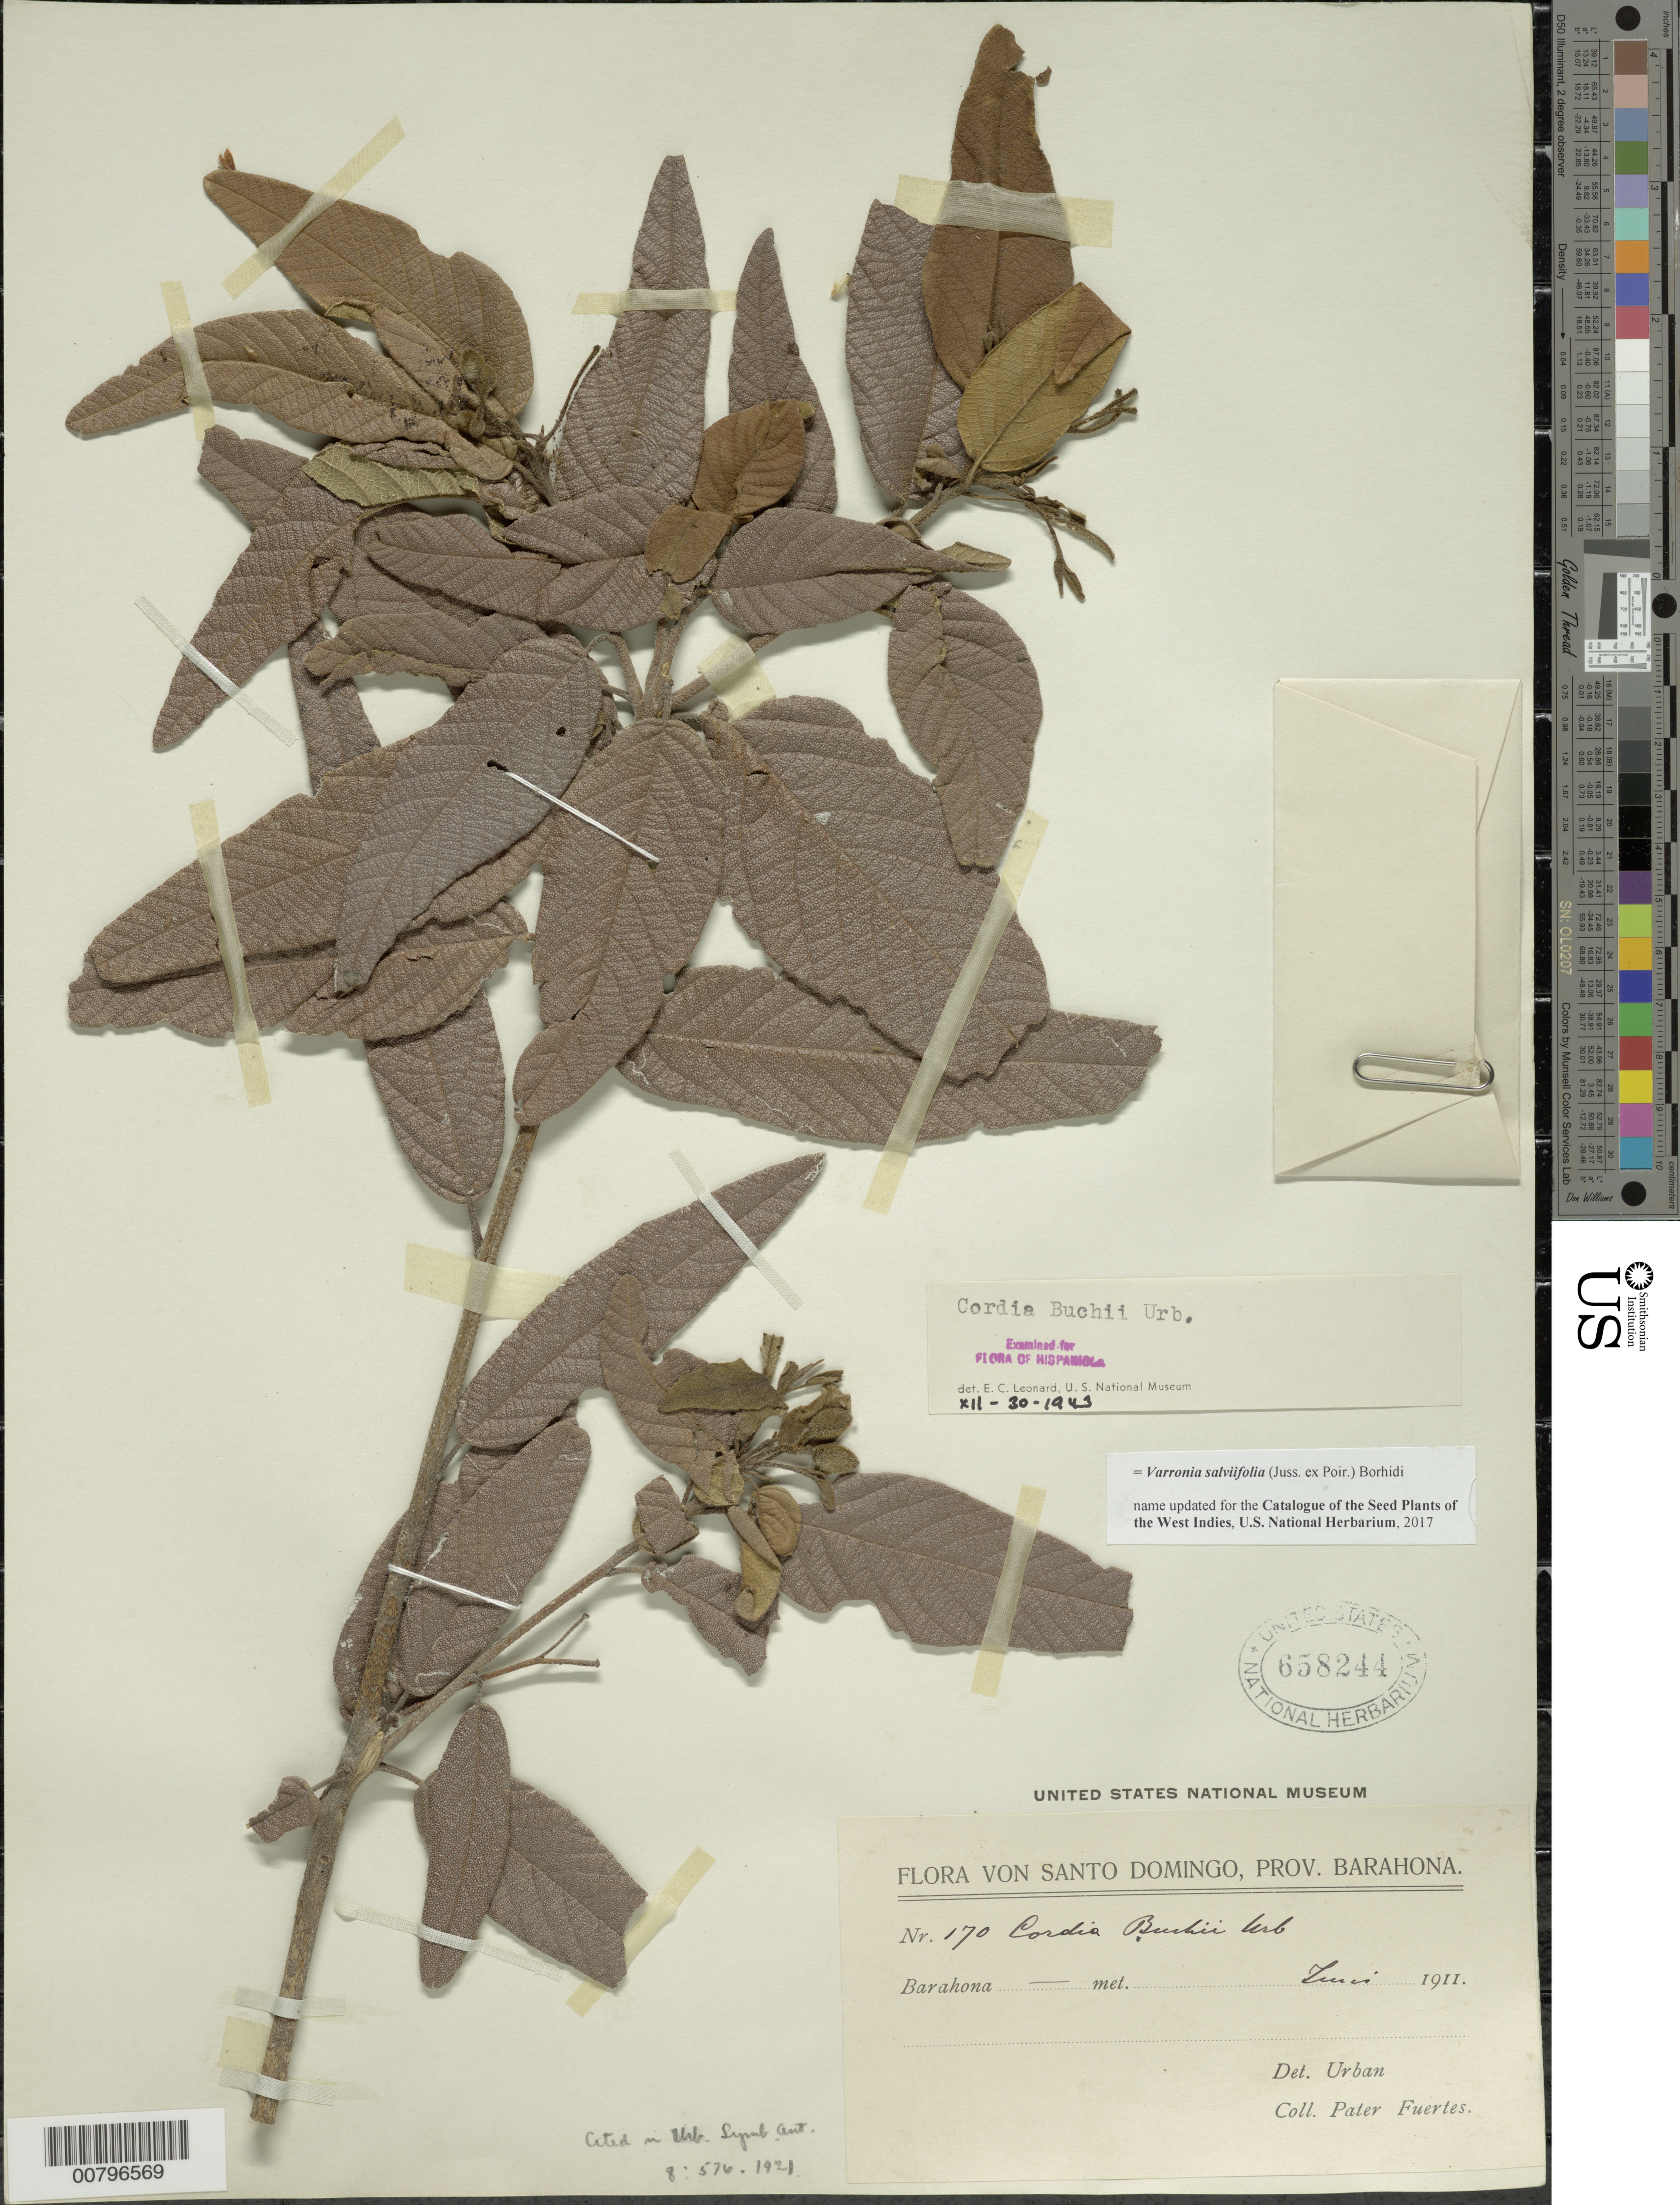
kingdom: Plantae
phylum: Tracheophyta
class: Magnoliopsida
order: Boraginales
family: Cordiaceae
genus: Varronia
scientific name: Varronia salviifolia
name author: (Juss. ex Poir.) Borhidi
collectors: M. D. Fuertes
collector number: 170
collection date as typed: Mar 1911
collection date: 1911-03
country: Dominican Republic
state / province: Barahona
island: Hispaniola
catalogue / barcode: US 658244